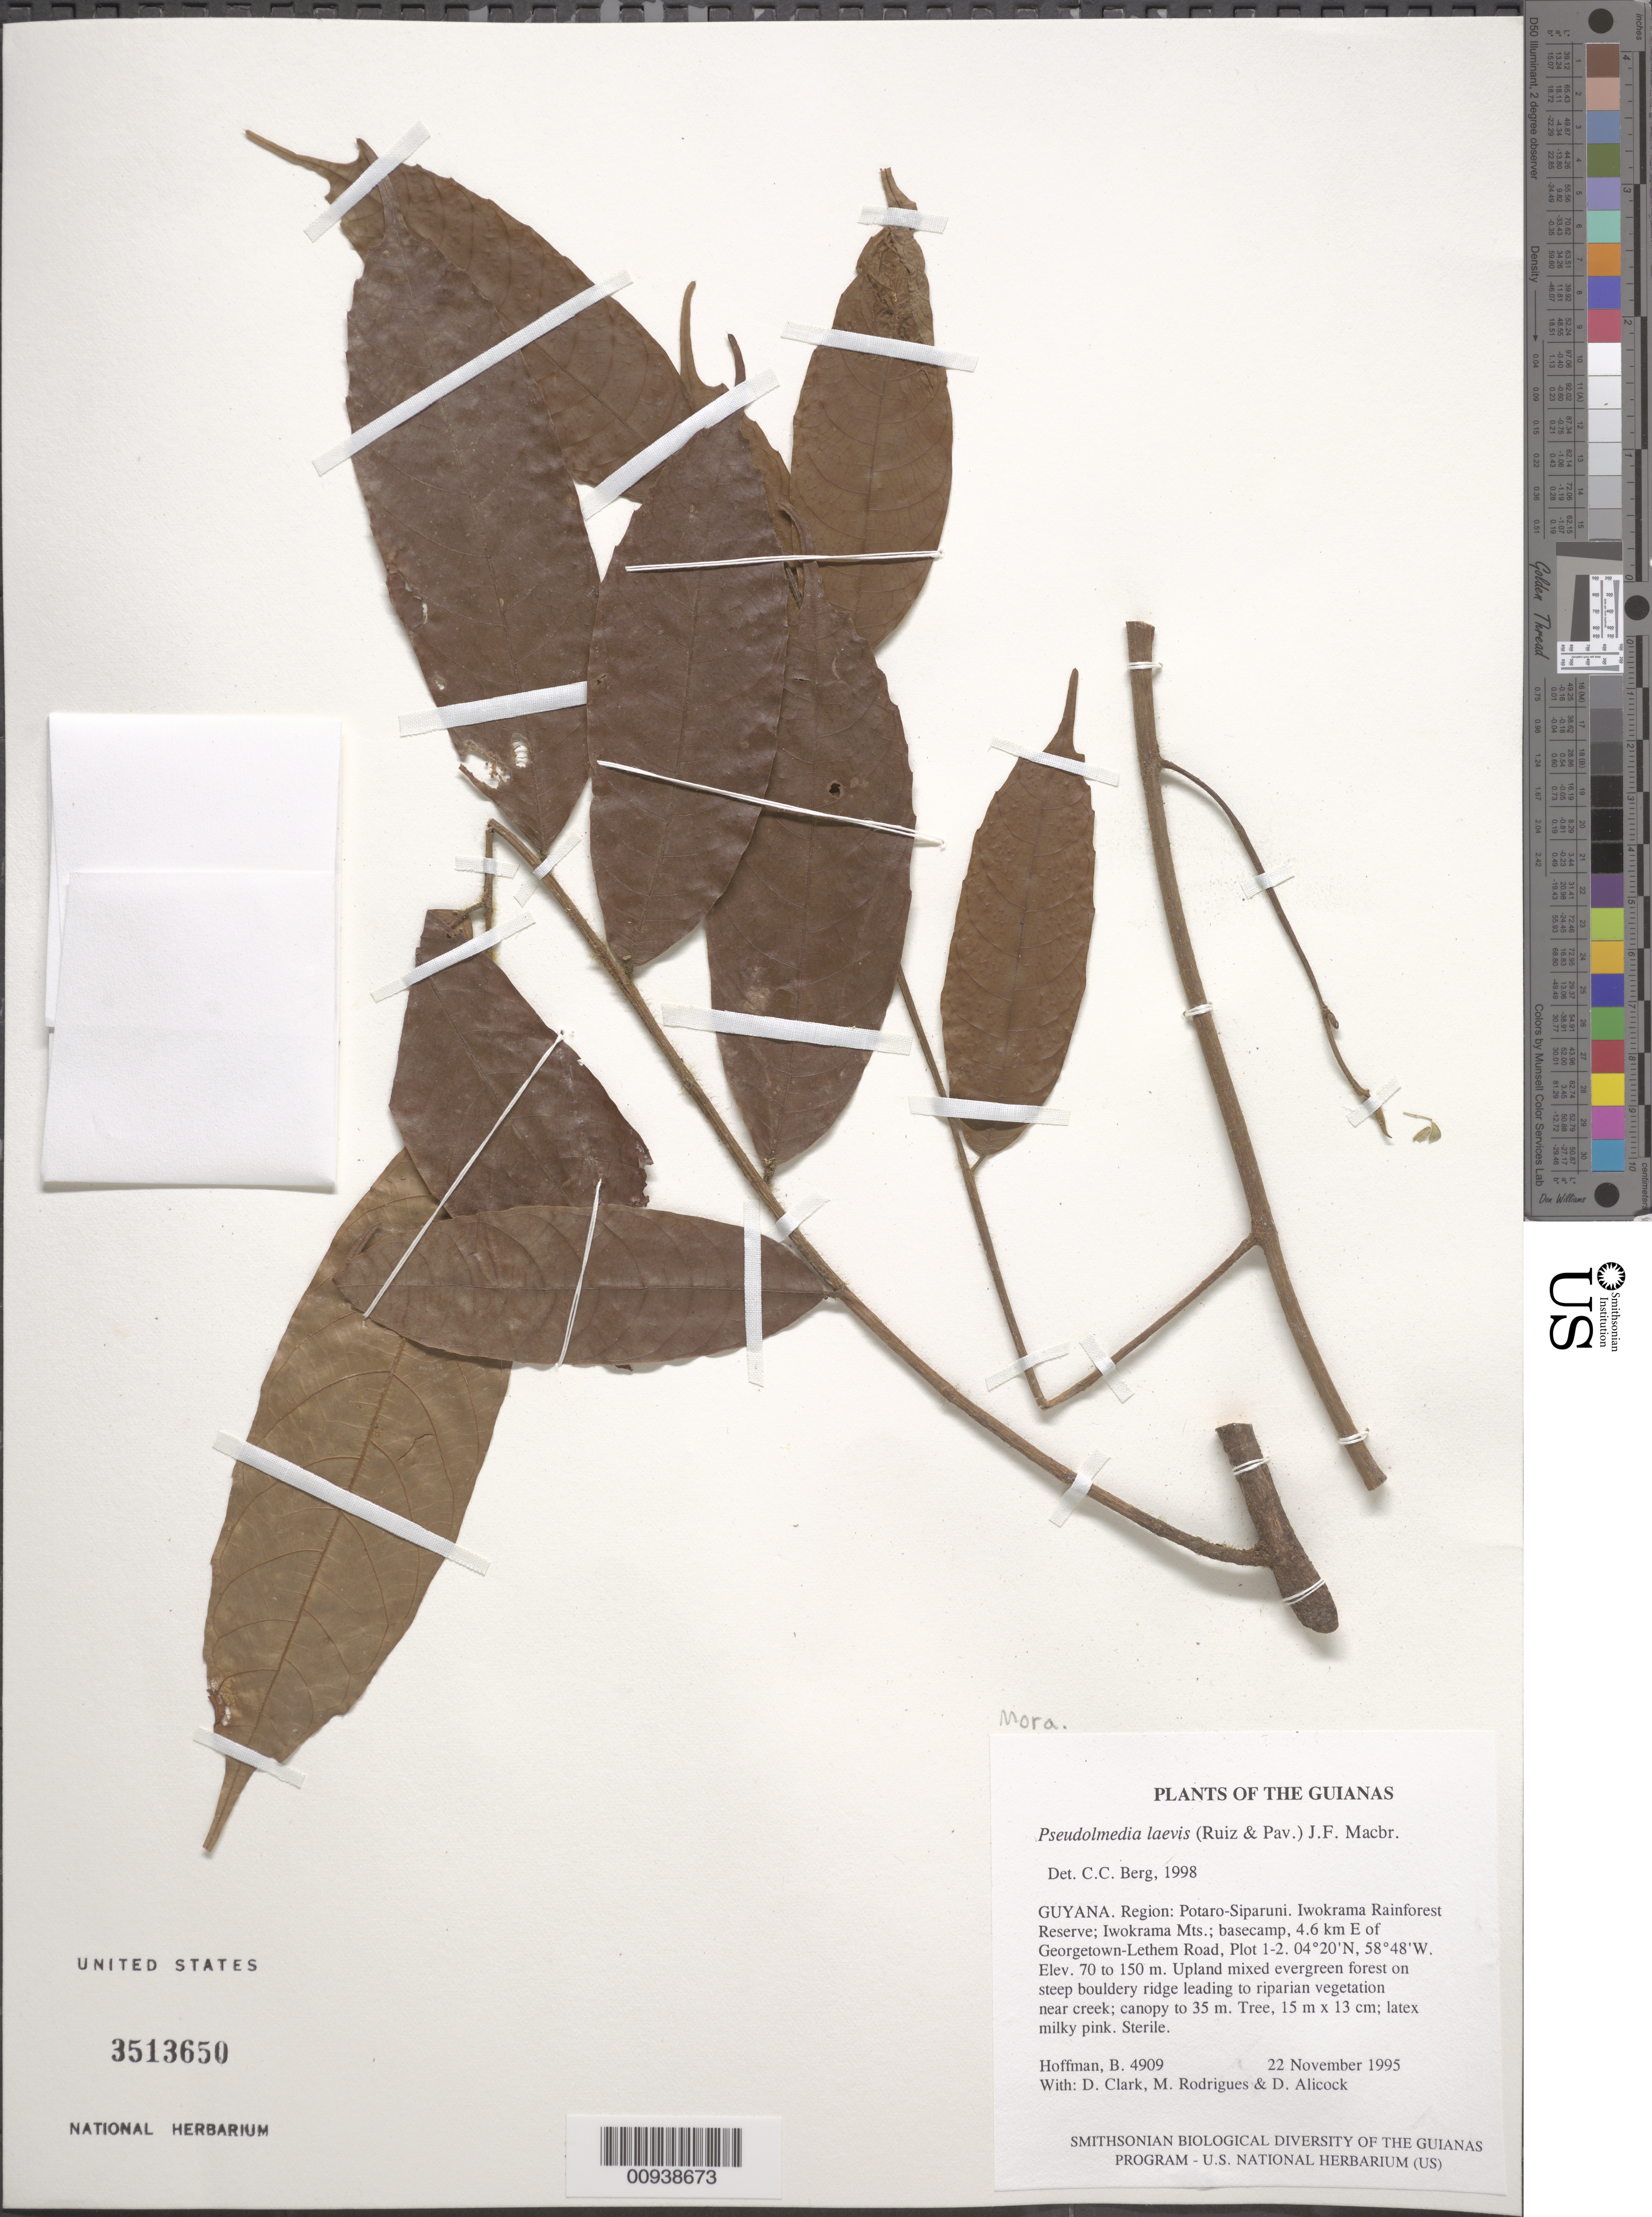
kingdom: Plantae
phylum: Tracheophyta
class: Magnoliopsida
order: Rosales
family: Moraceae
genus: Pseudolmedia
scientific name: Pseudolmedia laevis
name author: (Ruiz & Pav.) J.F. Macbr.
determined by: Berg, C. C.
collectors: B. Hoffman, H. D. Clarke, M. Rodrigues & D. Allicock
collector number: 4909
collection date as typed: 22 November 1995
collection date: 1995-11-22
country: Guyana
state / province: Potaro-Siparuni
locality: Iwokrama Rainforest Reserve; Iwokrama Mts.; basecamp at end of 4.6 km cut line E of Georgetown-Lethem Road, Iwokrama Plot 1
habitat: Upland mixed evergreen forest on steep bouldery ridge leading to riparian vegetation near creek; canopy to 35 m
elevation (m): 70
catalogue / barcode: US 3513650